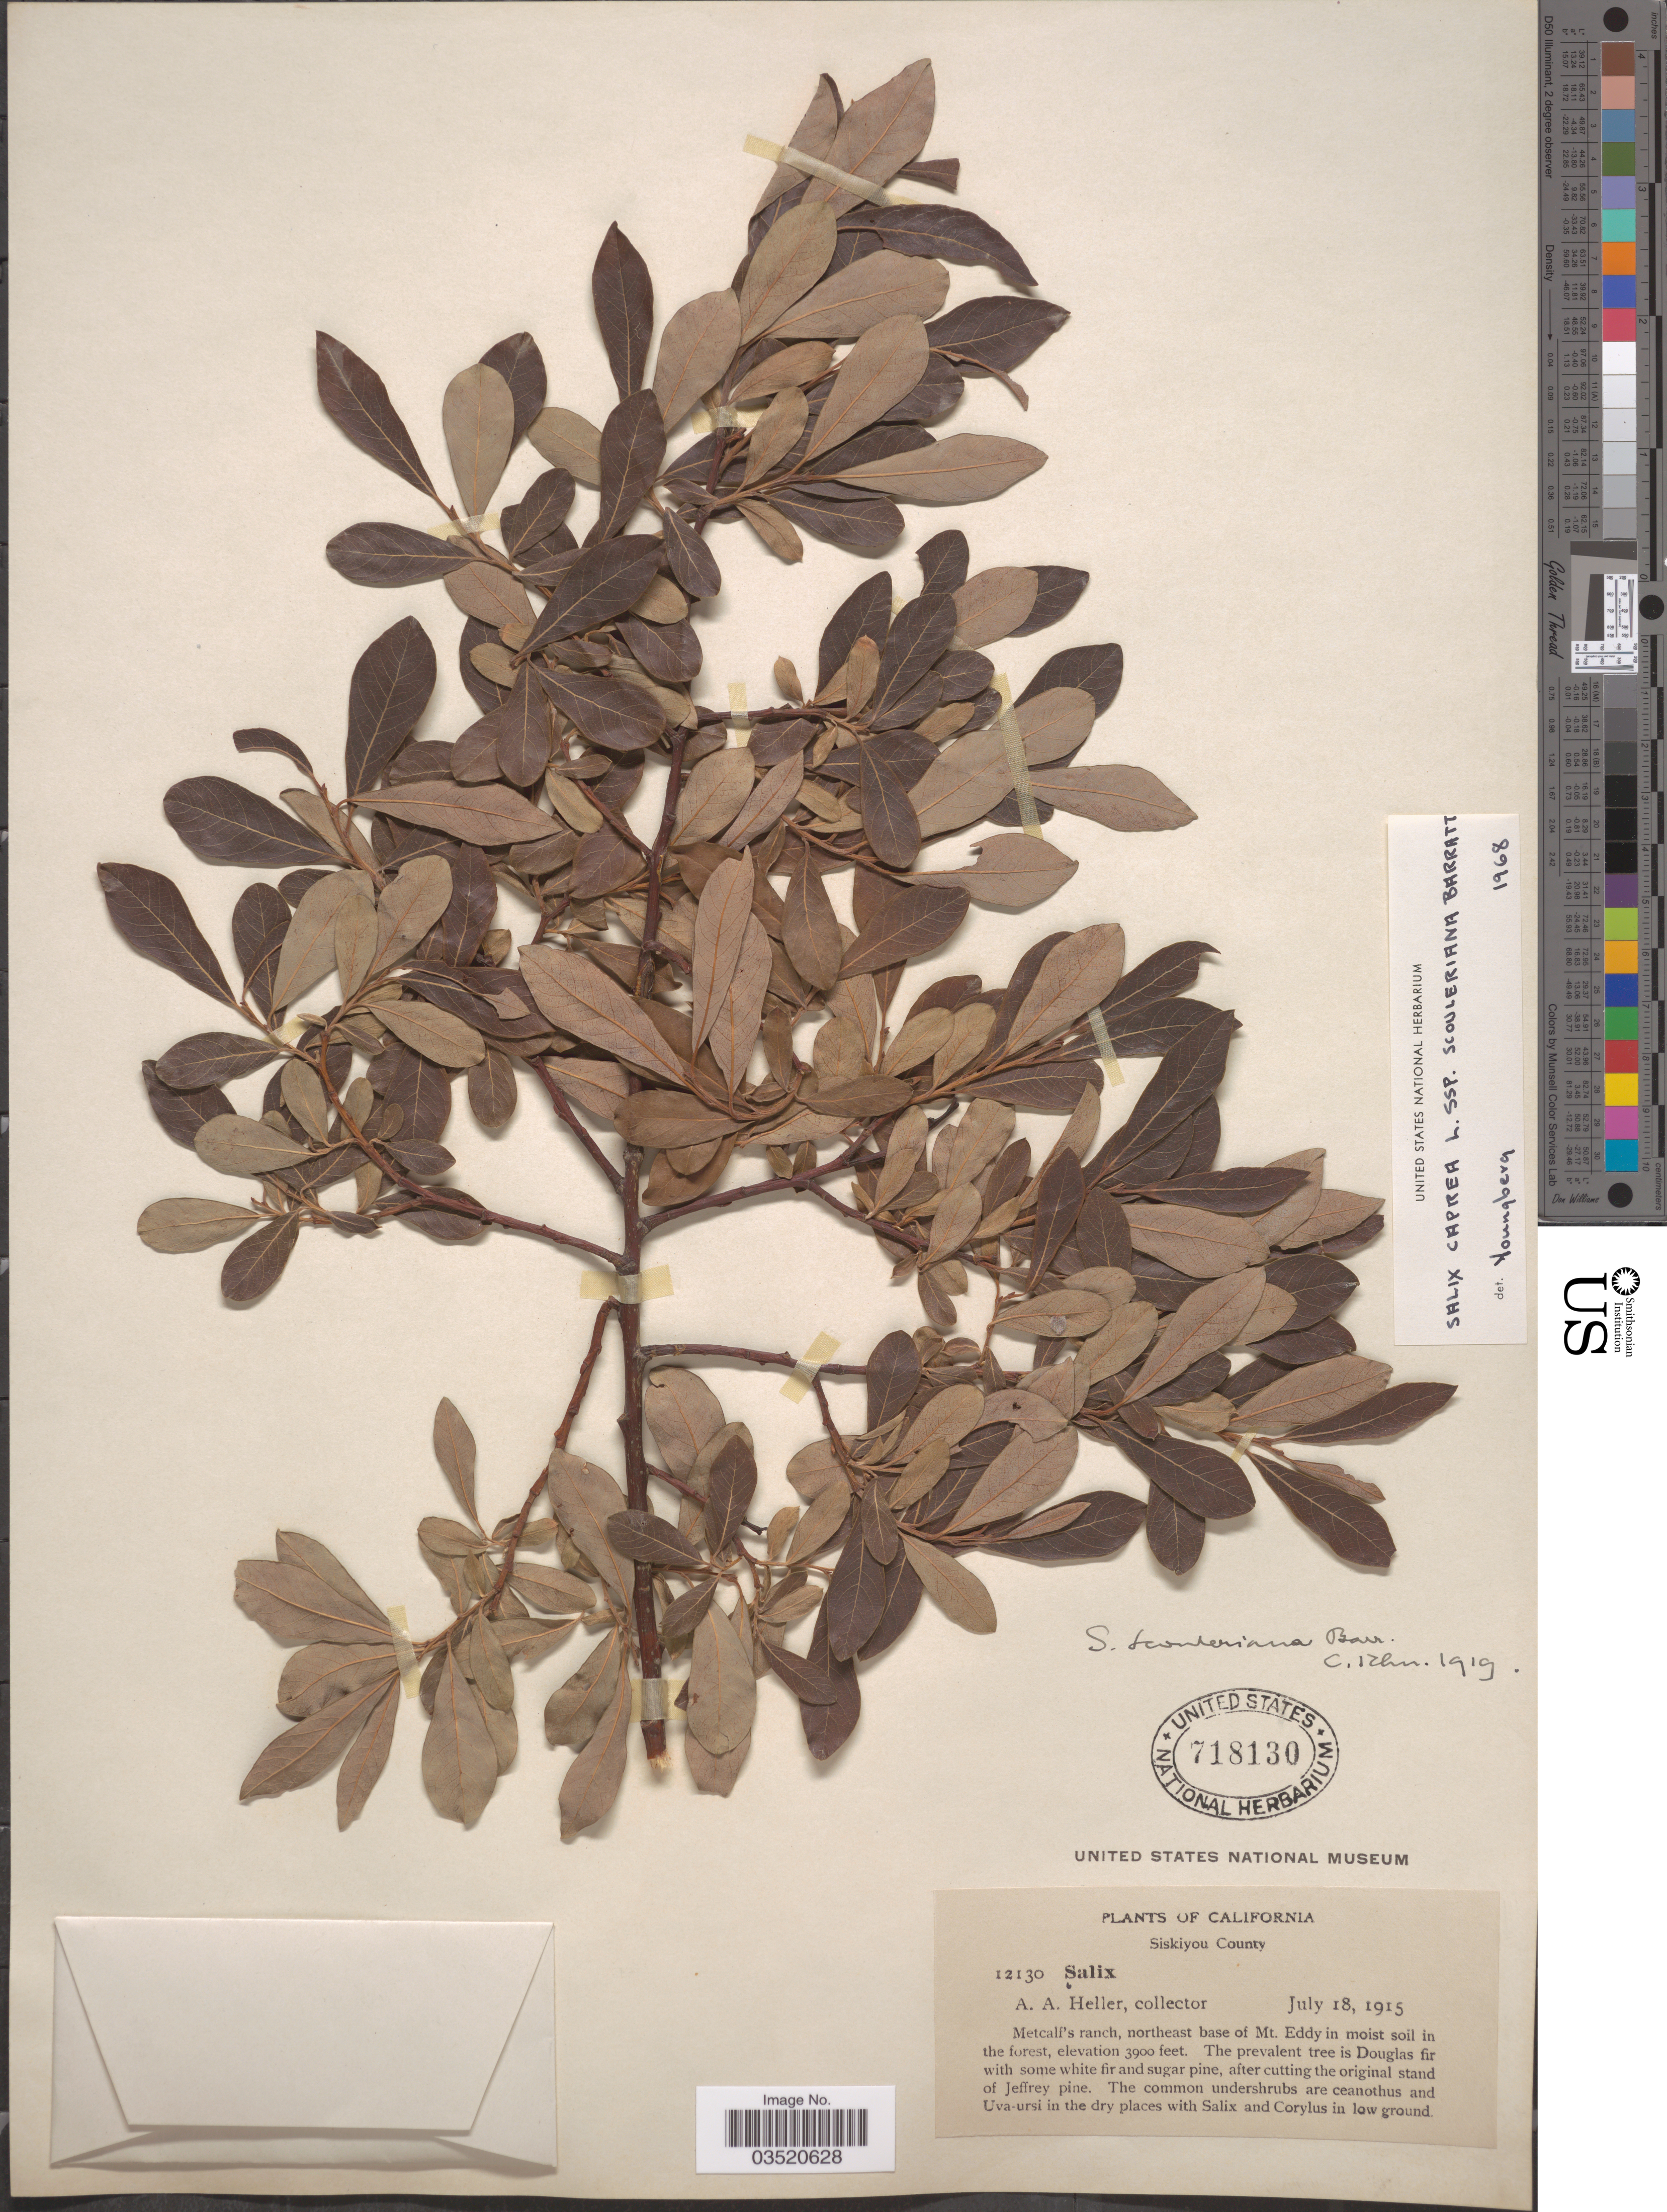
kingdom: Plantae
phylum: Tracheophyta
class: Magnoliopsida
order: Malpighiales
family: Salicaceae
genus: Salix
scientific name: Salix scouleriana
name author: Barratt ex Hook.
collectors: A. A. Heller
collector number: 12130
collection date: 1915-07-18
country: United States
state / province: California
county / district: Siskiyou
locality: Siskiyou County. Metcalf's ranch, northeast base of Mt. Eddy.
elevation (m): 1189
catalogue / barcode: US 718130